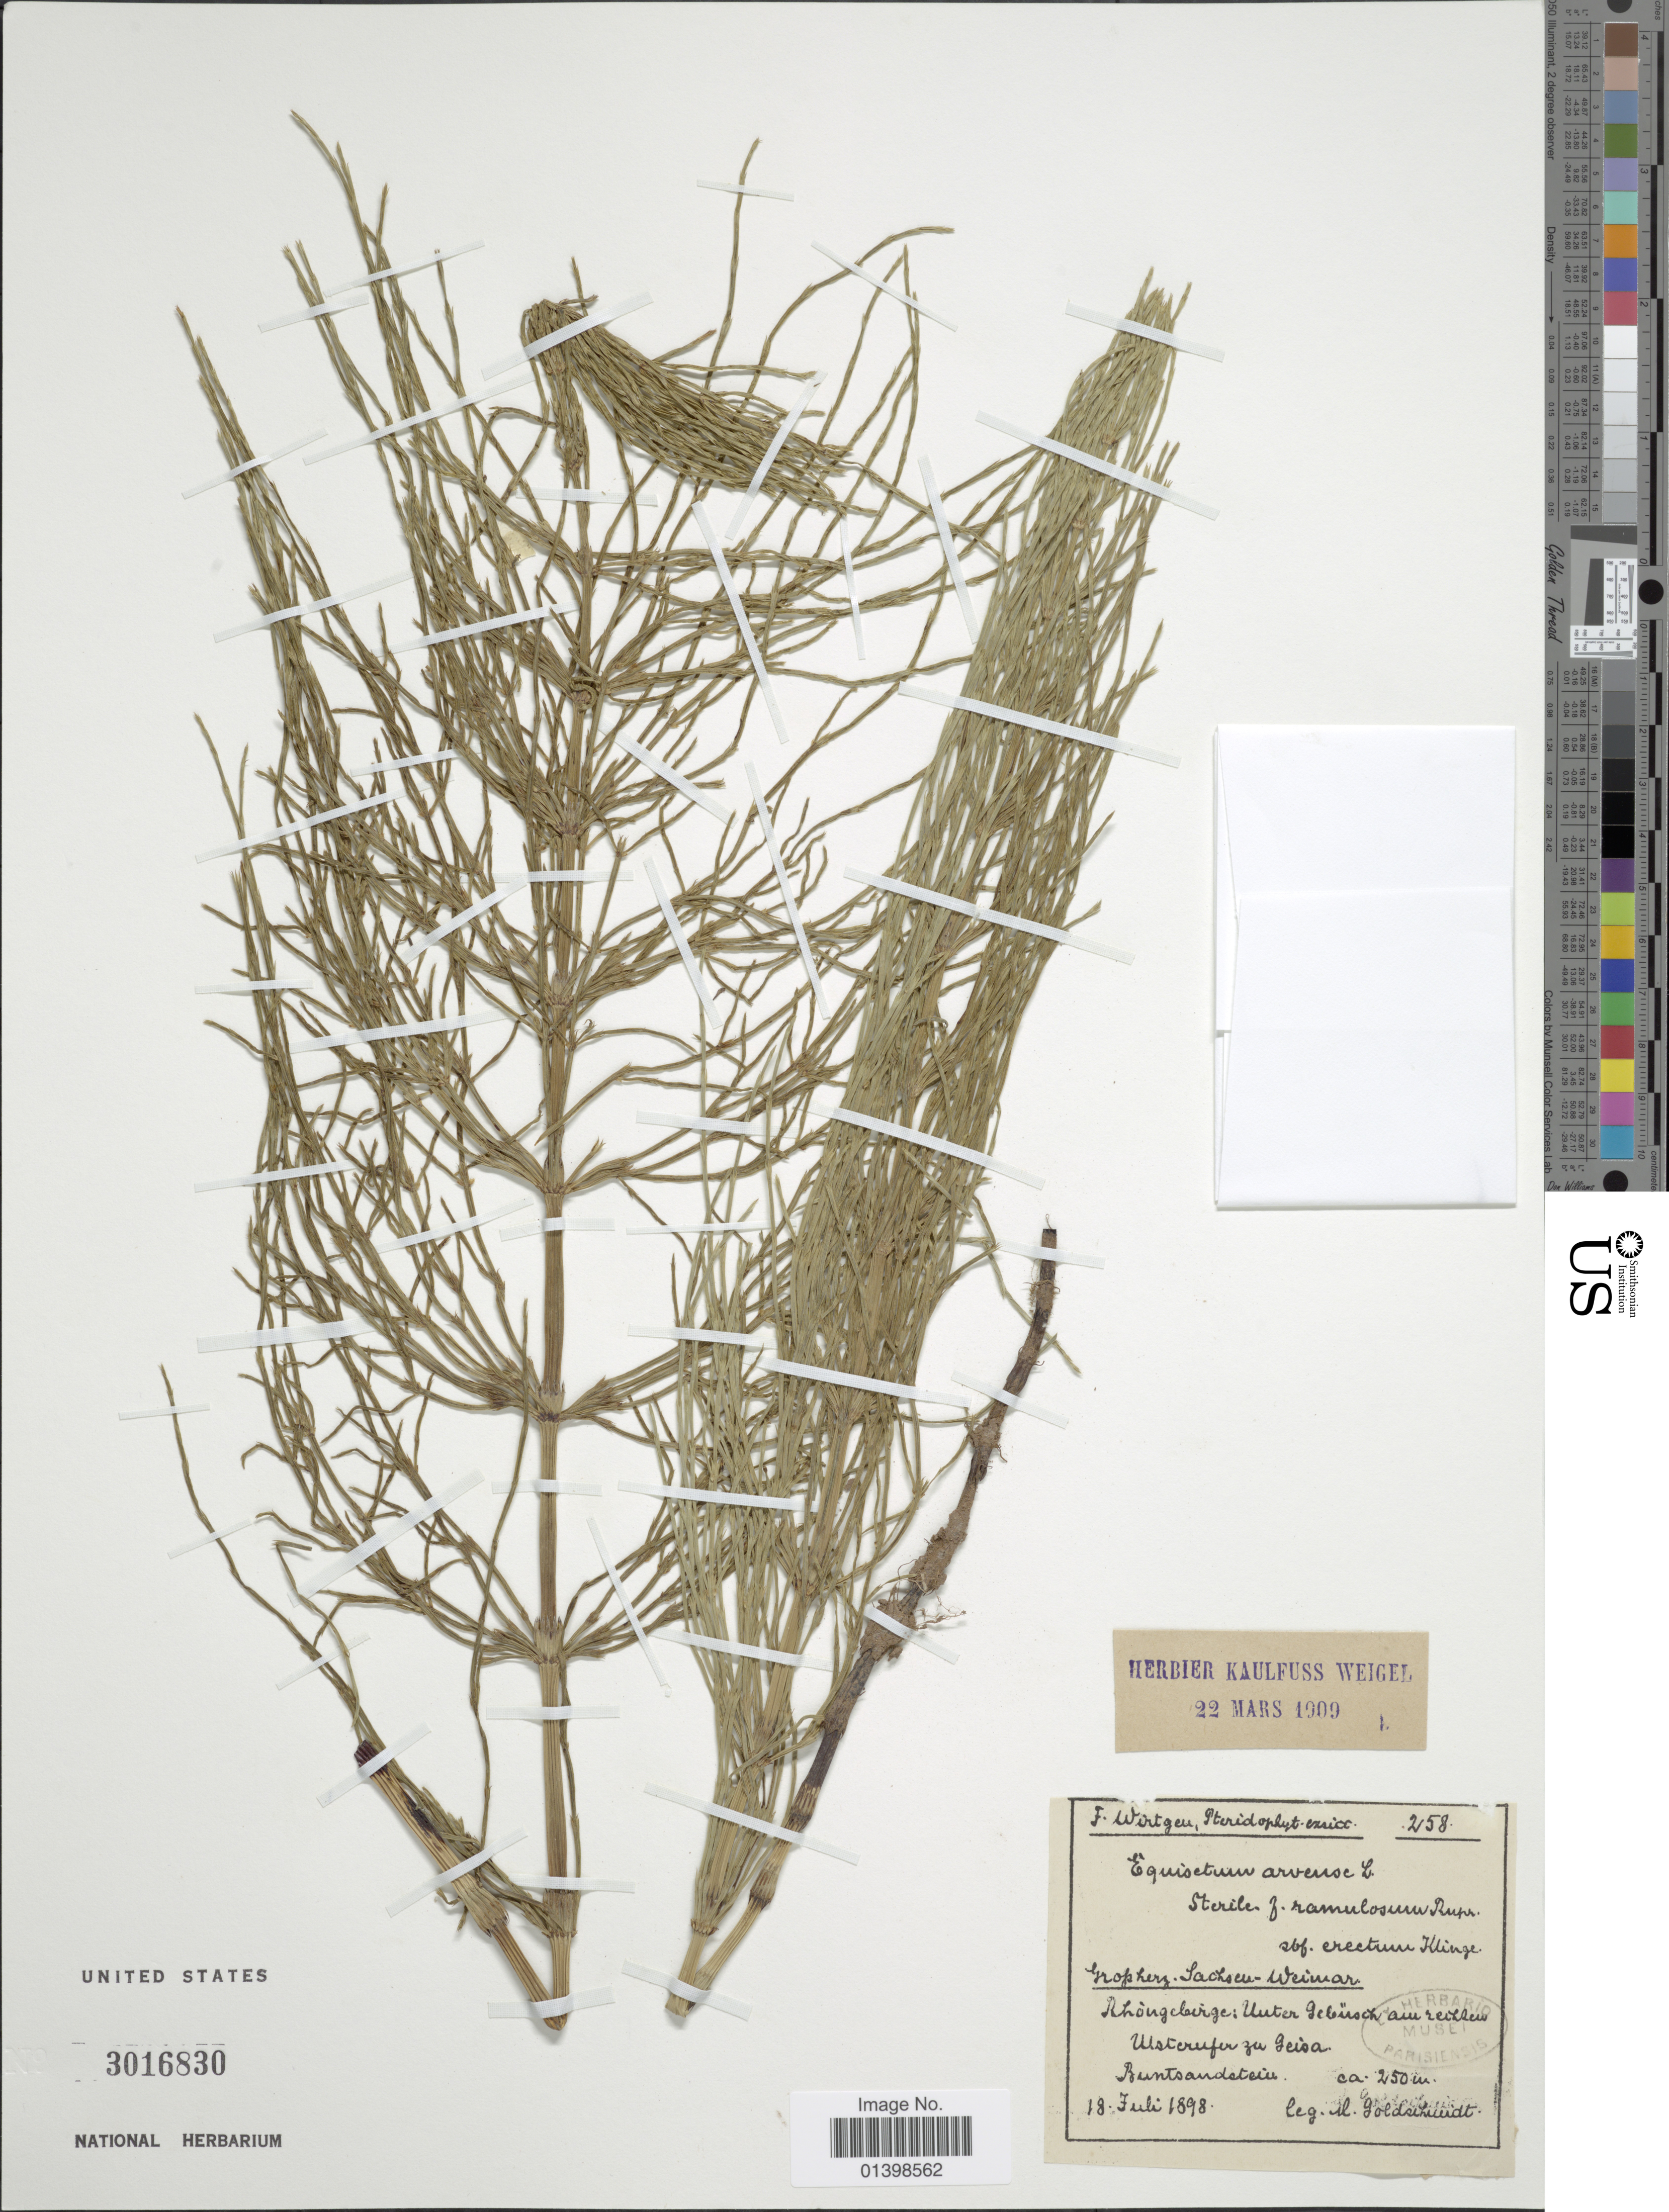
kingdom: Plantae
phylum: Tracheophyta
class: Polypodiopsida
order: Equisetales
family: Equisetaceae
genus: Equisetum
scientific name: Equisetum arvense var. ramulosum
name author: Rupr.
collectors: M. Goldschmidt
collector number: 258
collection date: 1898-07-18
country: Germany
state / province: Thuringia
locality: Grophery Sachsen-Weimar, Rhöngebirge: Unter gebüsche am [illegible text] Usterufen zu Geisa[interpreted]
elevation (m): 250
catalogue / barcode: US 3016830